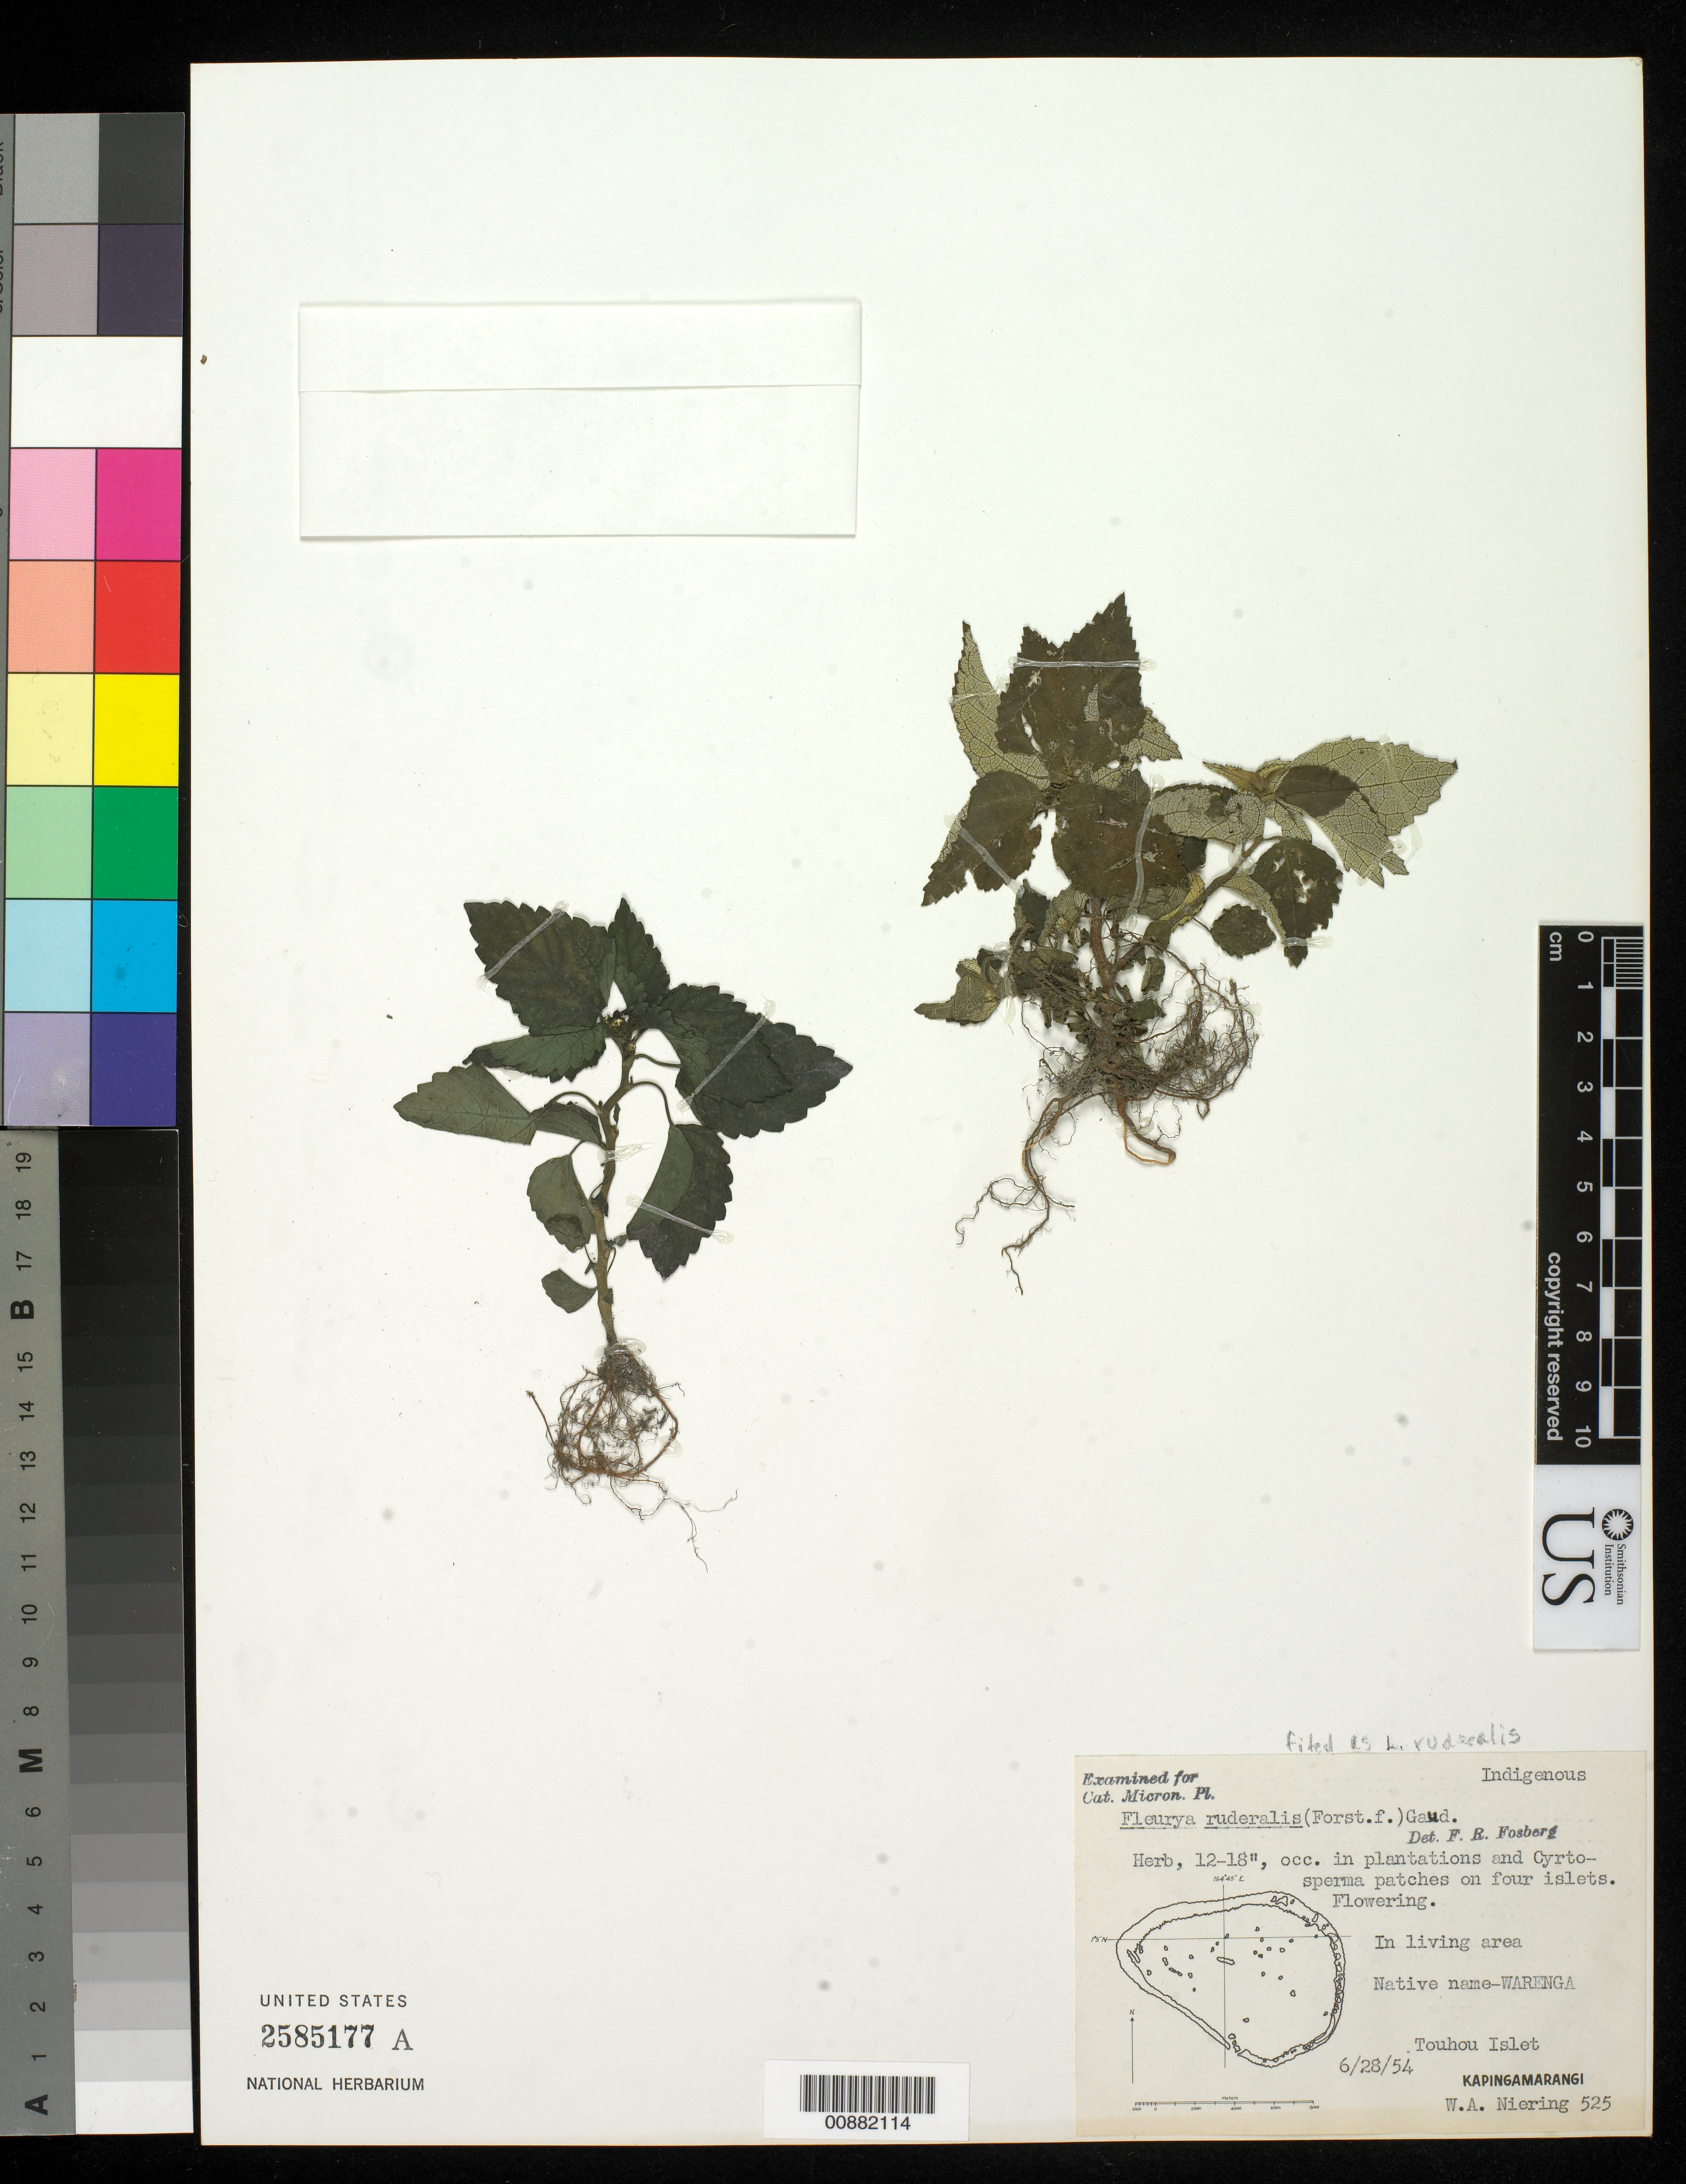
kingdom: Plantae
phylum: Tracheophyta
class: Magnoliopsida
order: Rosales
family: Urticaceae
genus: Laportea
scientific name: Laportea ruderalis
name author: (G. Forst.) Chew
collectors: W. Niering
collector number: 525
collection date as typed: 28 Jun 1954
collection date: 1954-06-28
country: Micronesia, Federated States of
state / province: Pohnpei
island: Kapingamarangi Atoll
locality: Touhou islet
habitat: Indigenous.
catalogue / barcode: US 2585177